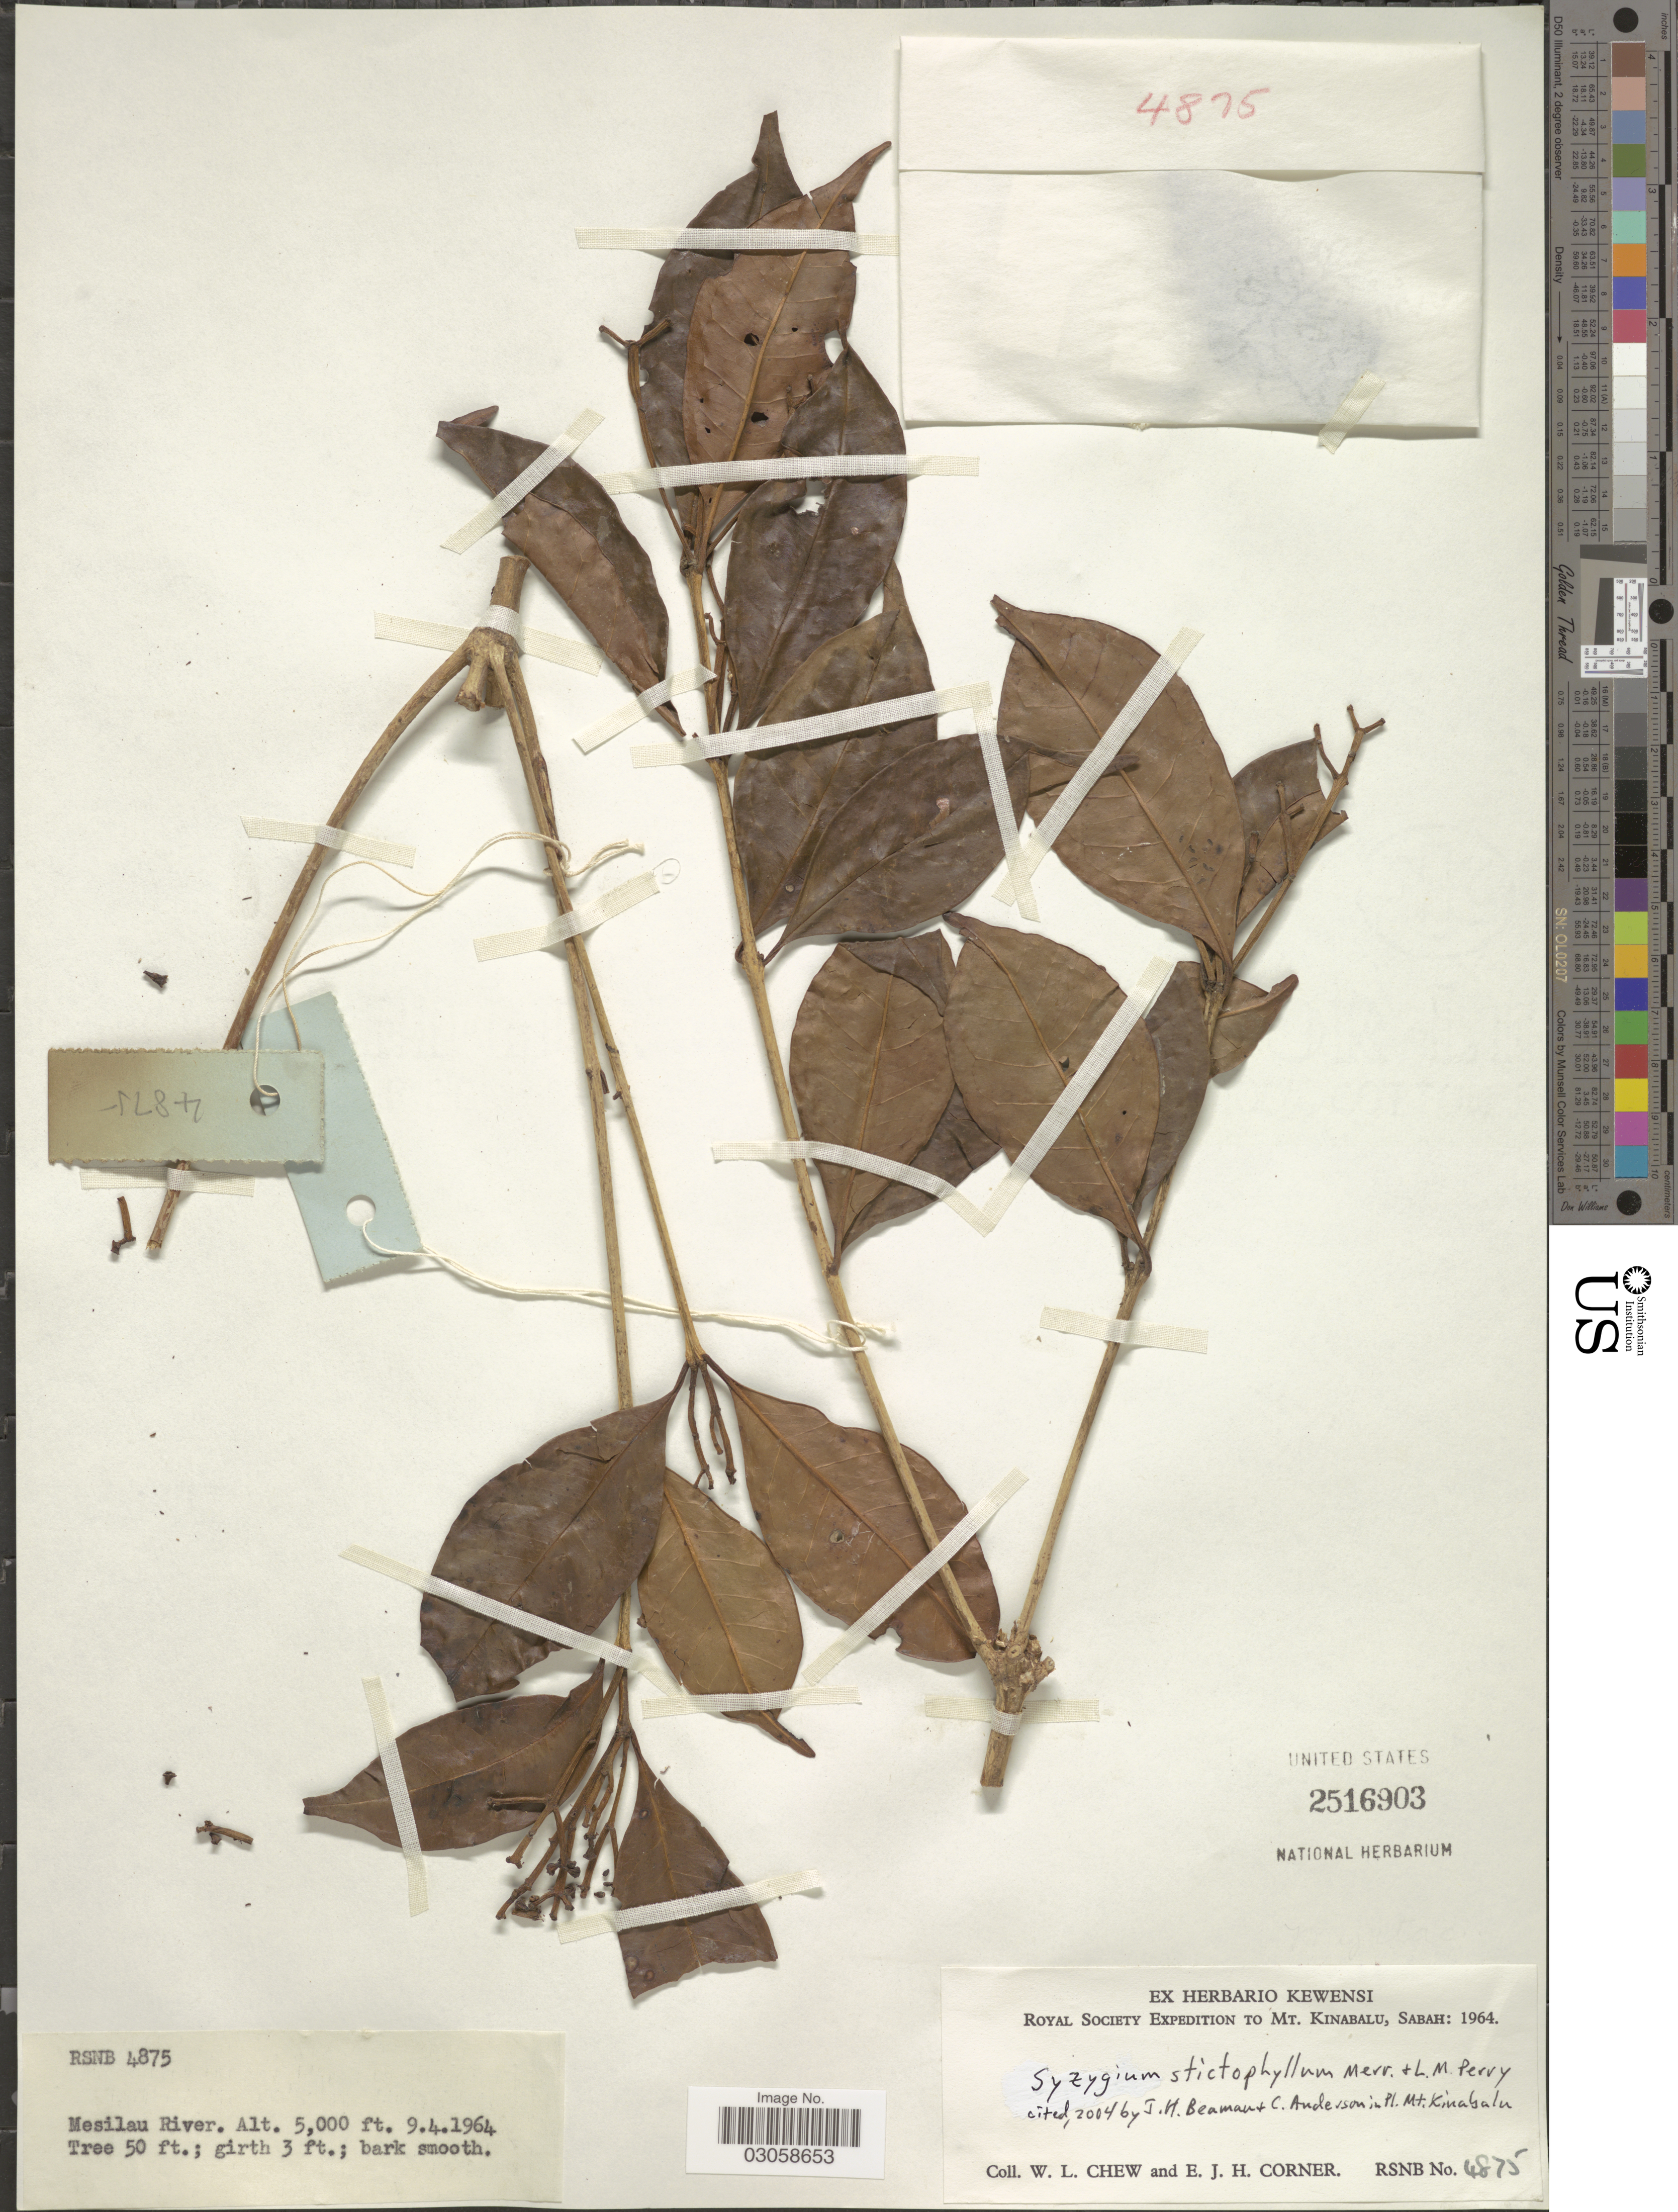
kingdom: Plantae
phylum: Tracheophyta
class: Magnoliopsida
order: Myrtales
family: Myrtaceae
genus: Syzygium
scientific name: Syzygium stictophyllum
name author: Merr. & L.M. Perry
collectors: W. Chew & E. Corner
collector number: RSNB 4875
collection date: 1964-04-09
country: Malaysia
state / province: Sabah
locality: Mt. Kinabalu, Sabah. Mesilau River.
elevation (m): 15240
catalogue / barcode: US 2516903